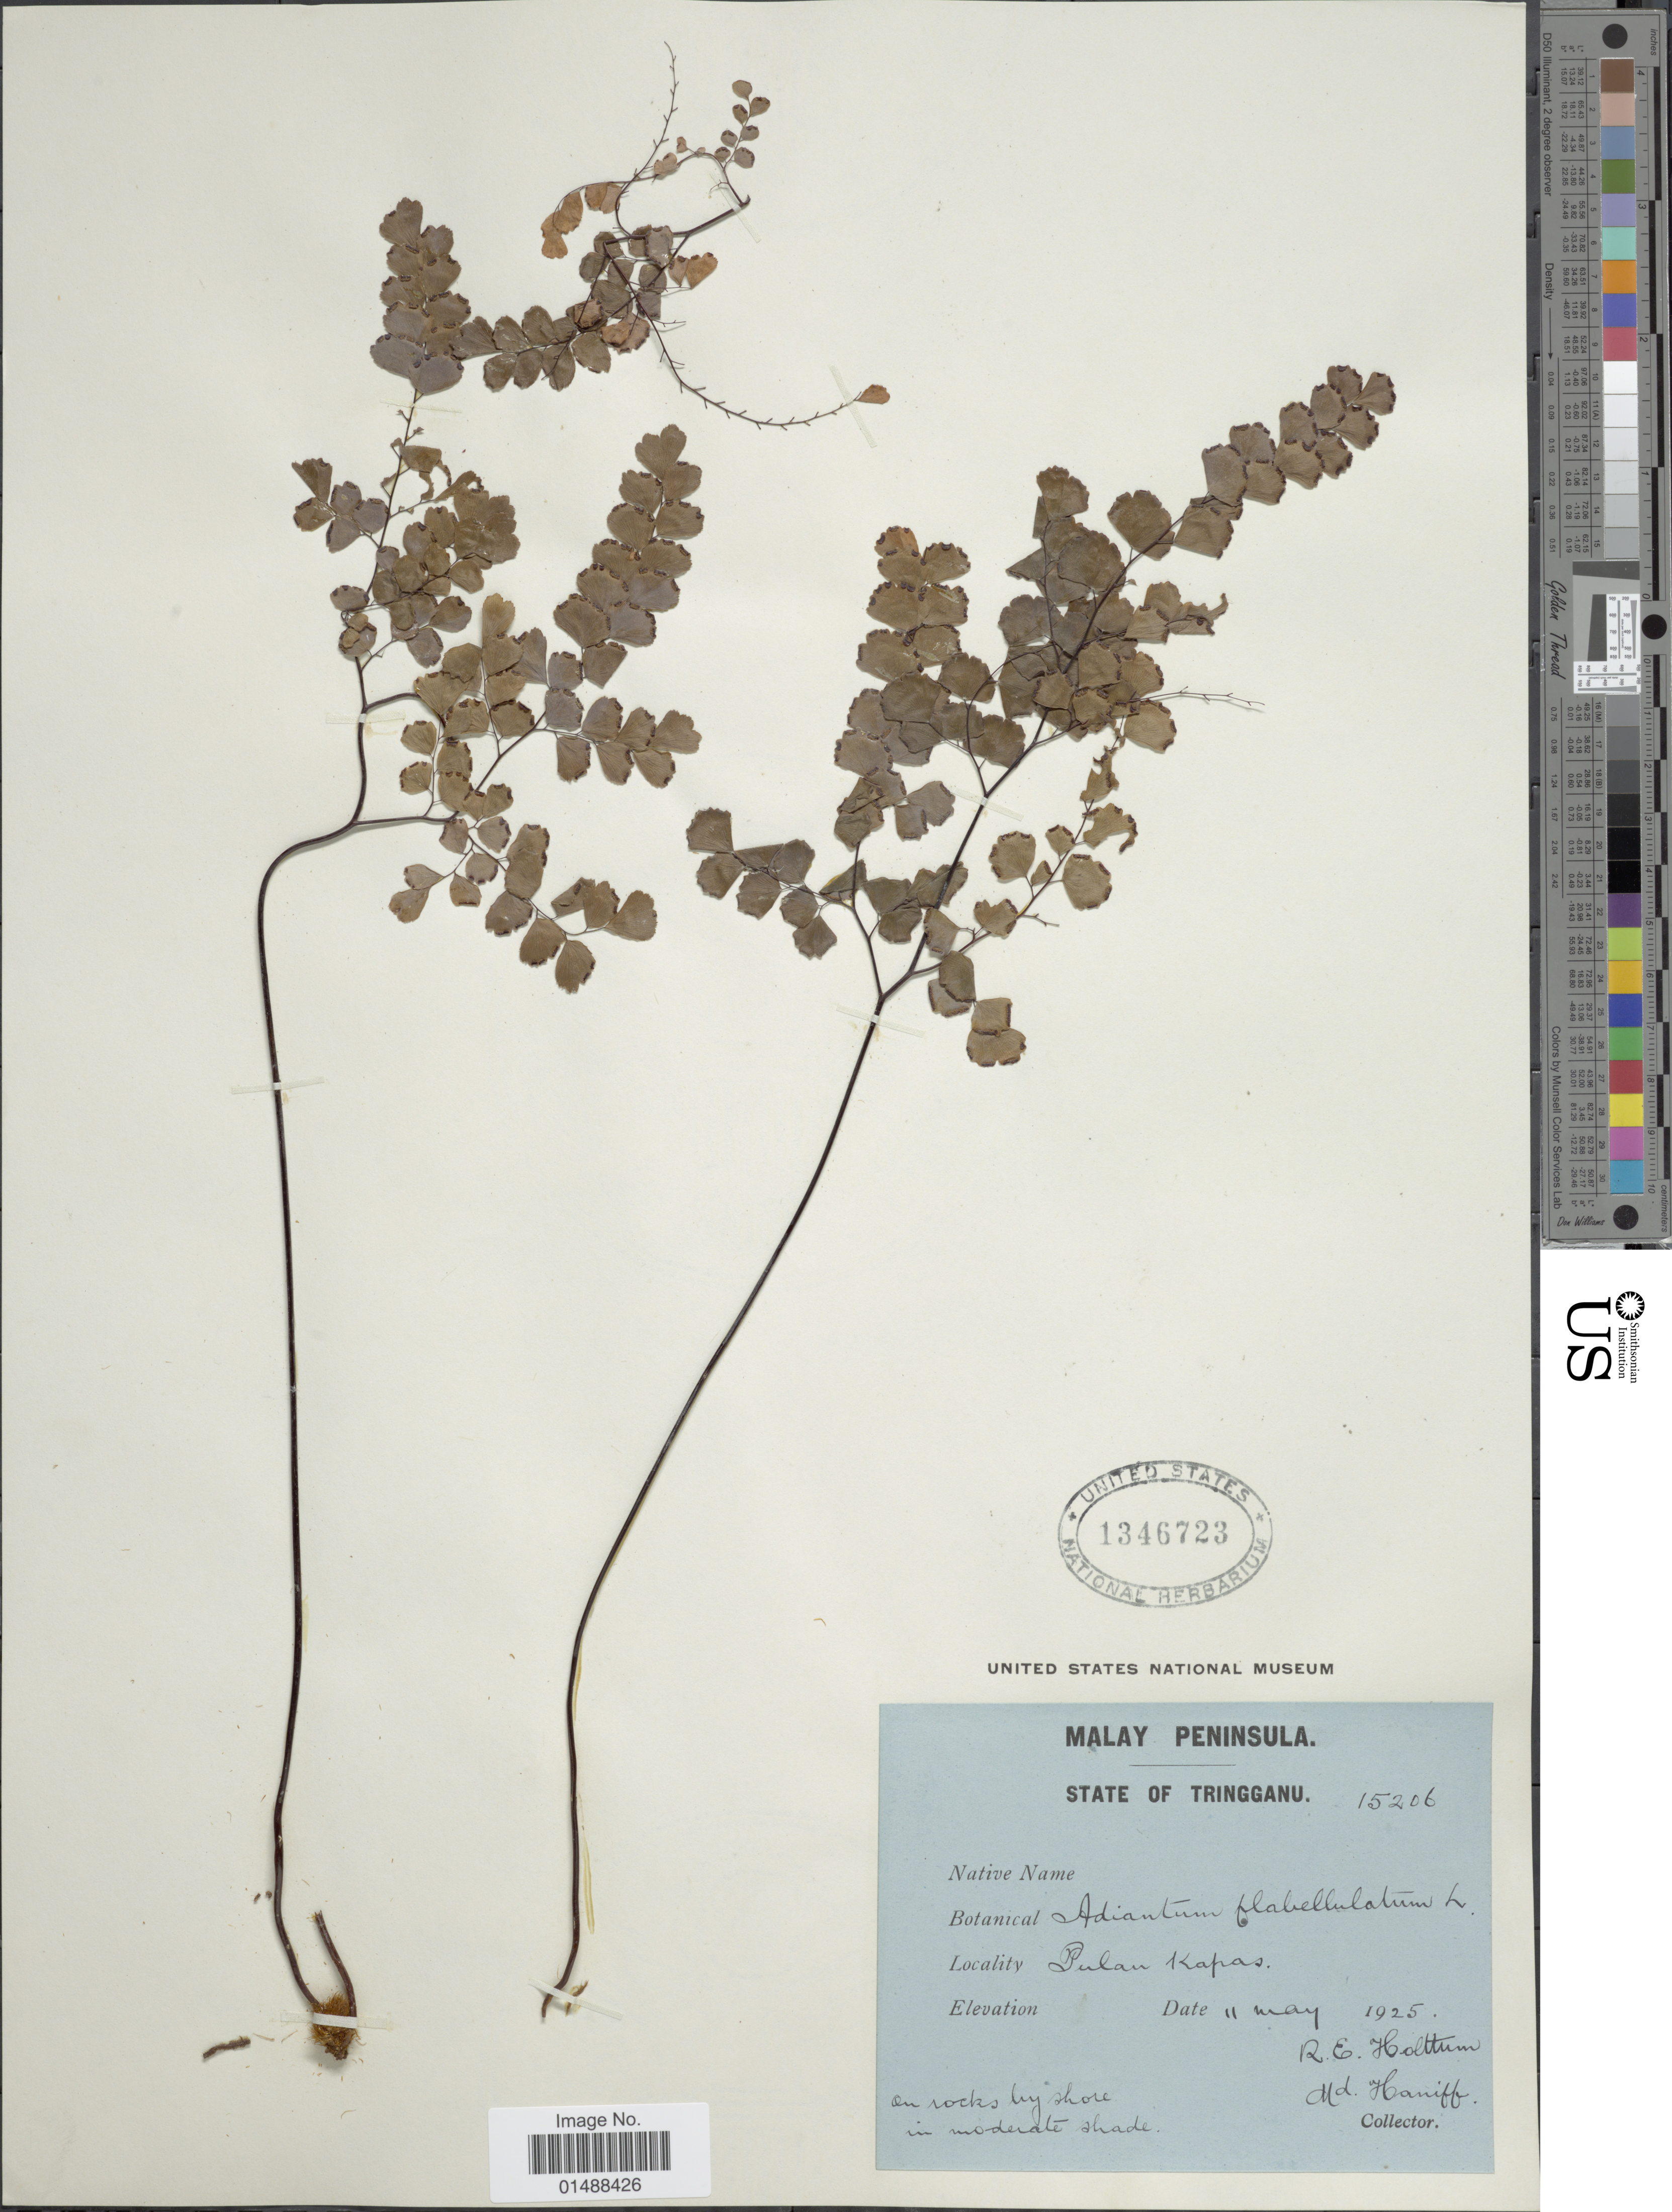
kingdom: Plantae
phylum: Tracheophyta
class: Polypodiopsida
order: Polypodiales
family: Pteridaceae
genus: Adiantum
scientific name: Adiantum flabellulatum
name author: L.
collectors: R. Hottum & Haniff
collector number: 15206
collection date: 1925-05-11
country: Malaysia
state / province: Terengganu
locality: Malay Peninsula, State of Tringganu, Pulan Kapas.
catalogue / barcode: US 1346723